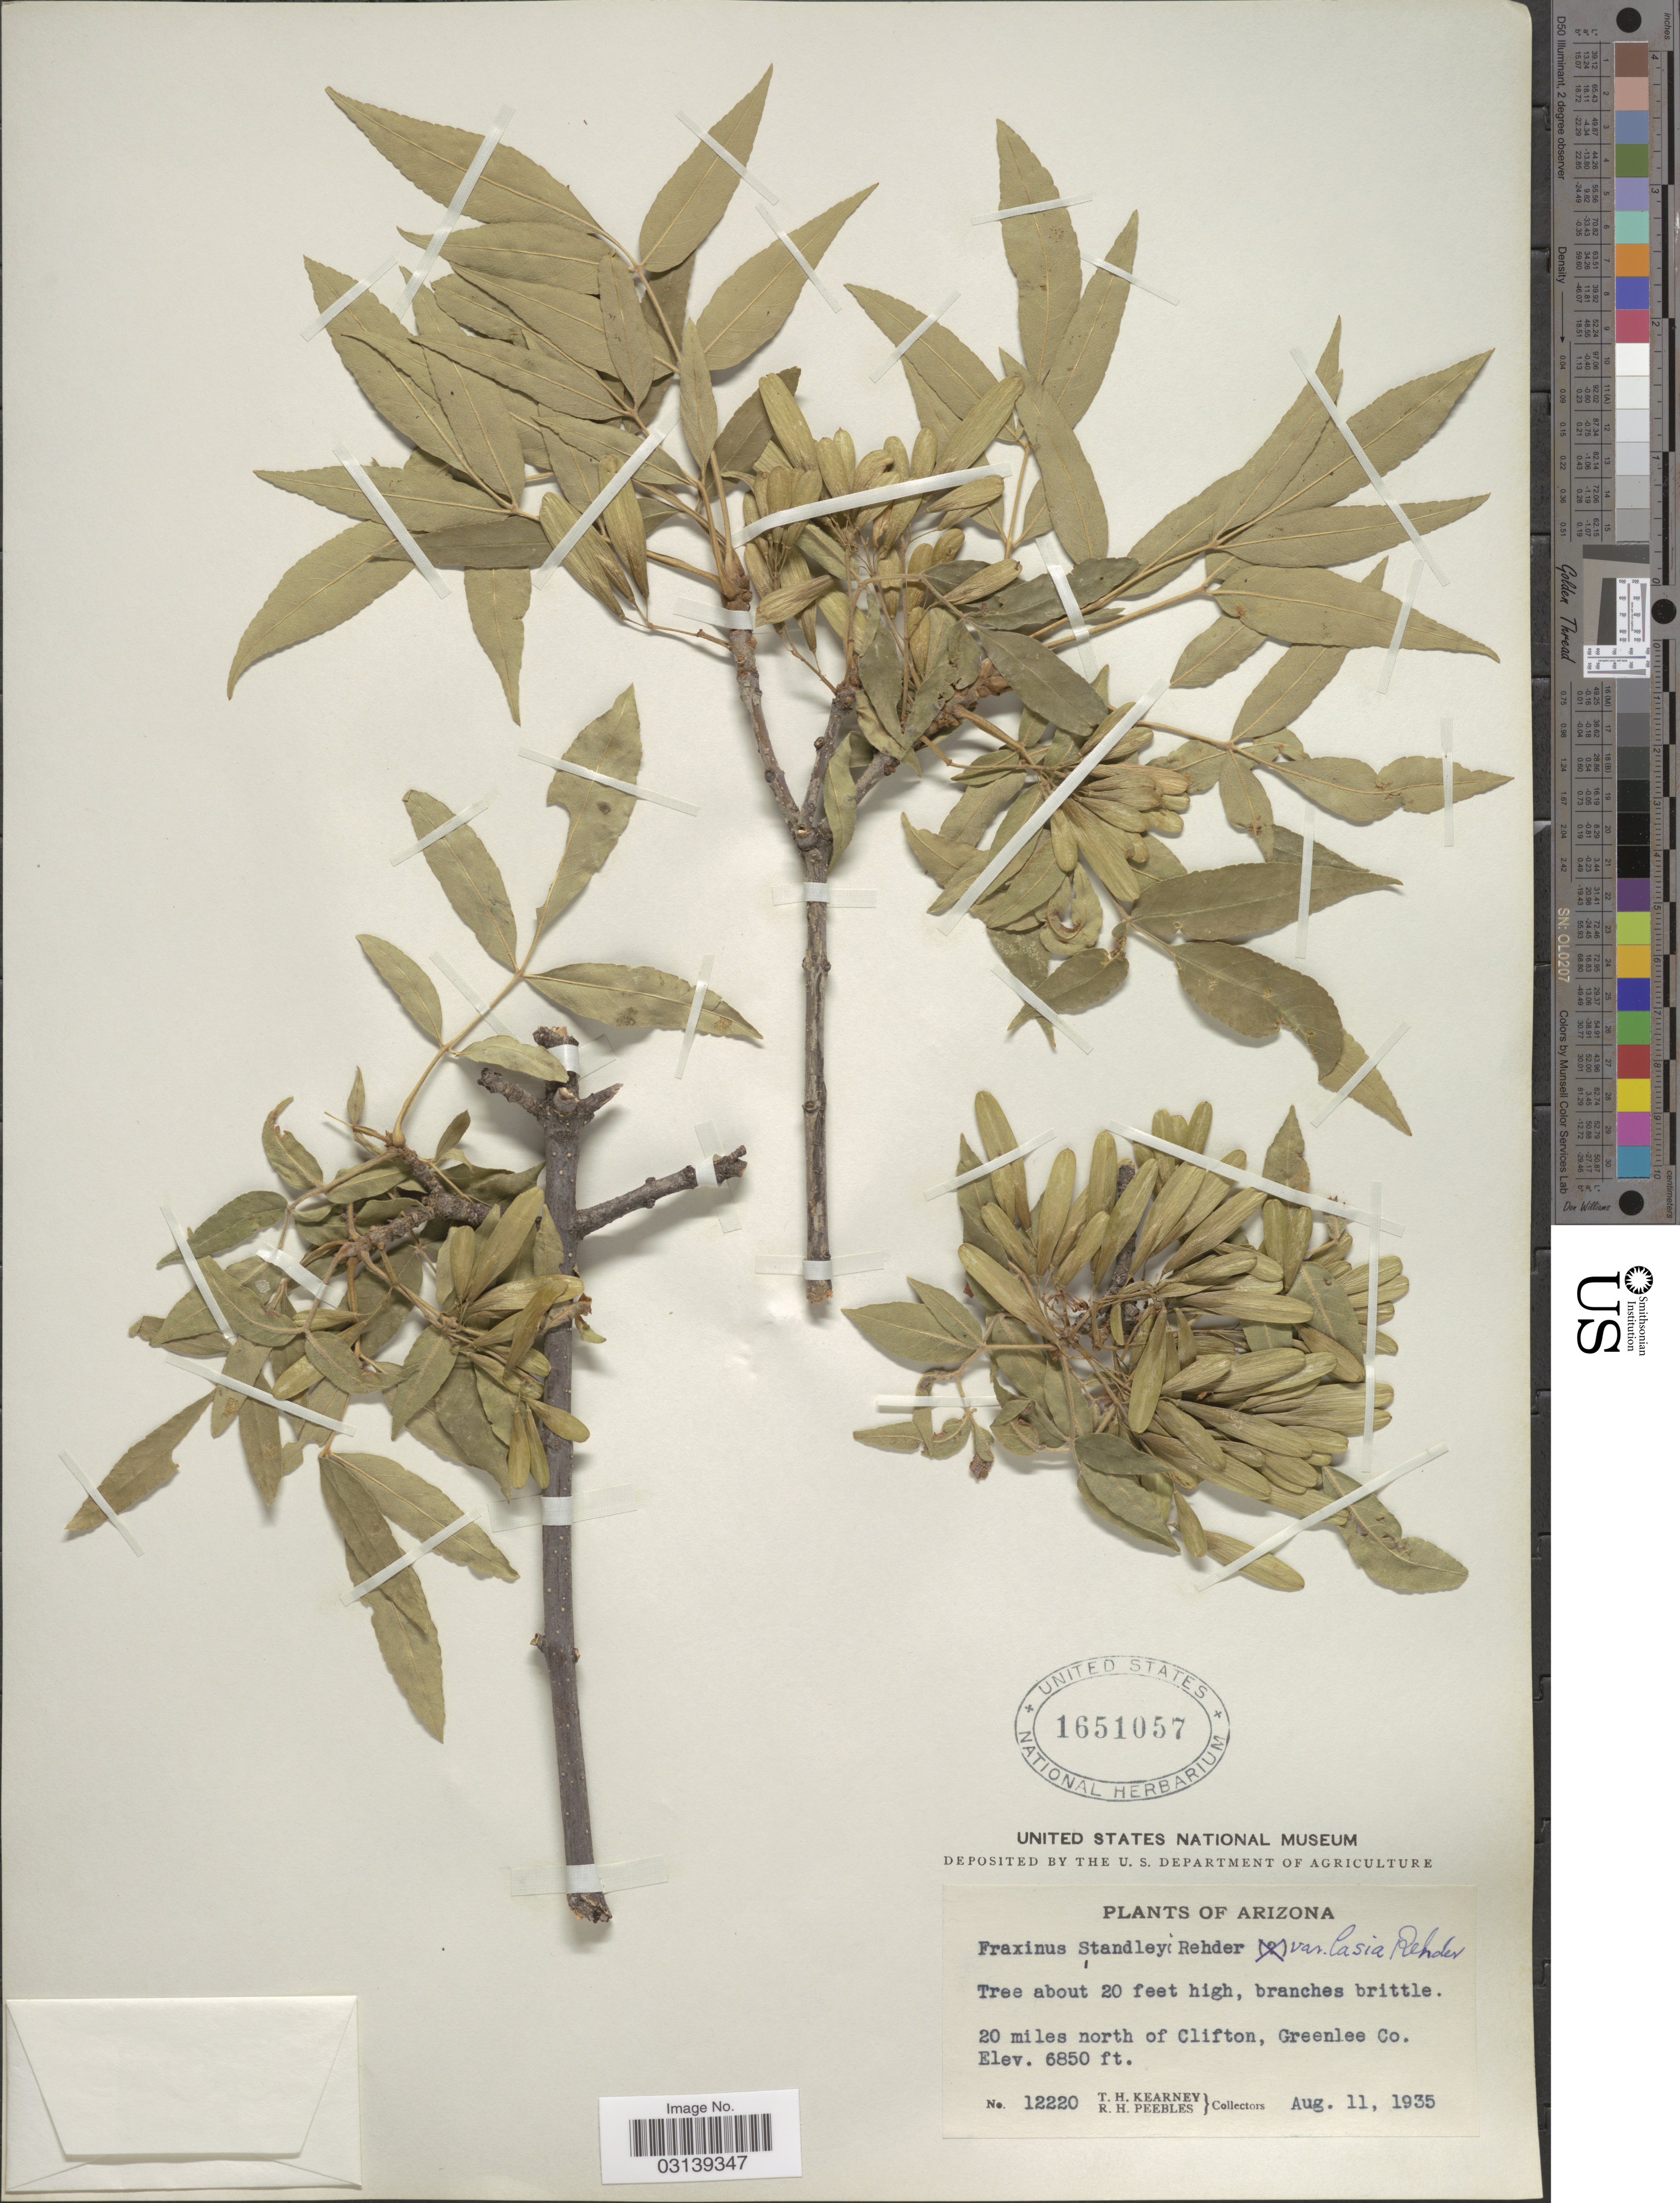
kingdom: Plantae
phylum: Tracheophyta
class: Magnoliopsida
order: Lamiales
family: Oleaceae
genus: Fraxinus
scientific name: Fraxinus velutina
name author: Torr.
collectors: T. H. Kearney & R. H. Peebles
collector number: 12220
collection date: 1935-08-11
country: United States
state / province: Arizona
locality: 20 miles north of Clifton, Greenlee Co.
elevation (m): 2088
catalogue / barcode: US 1651057